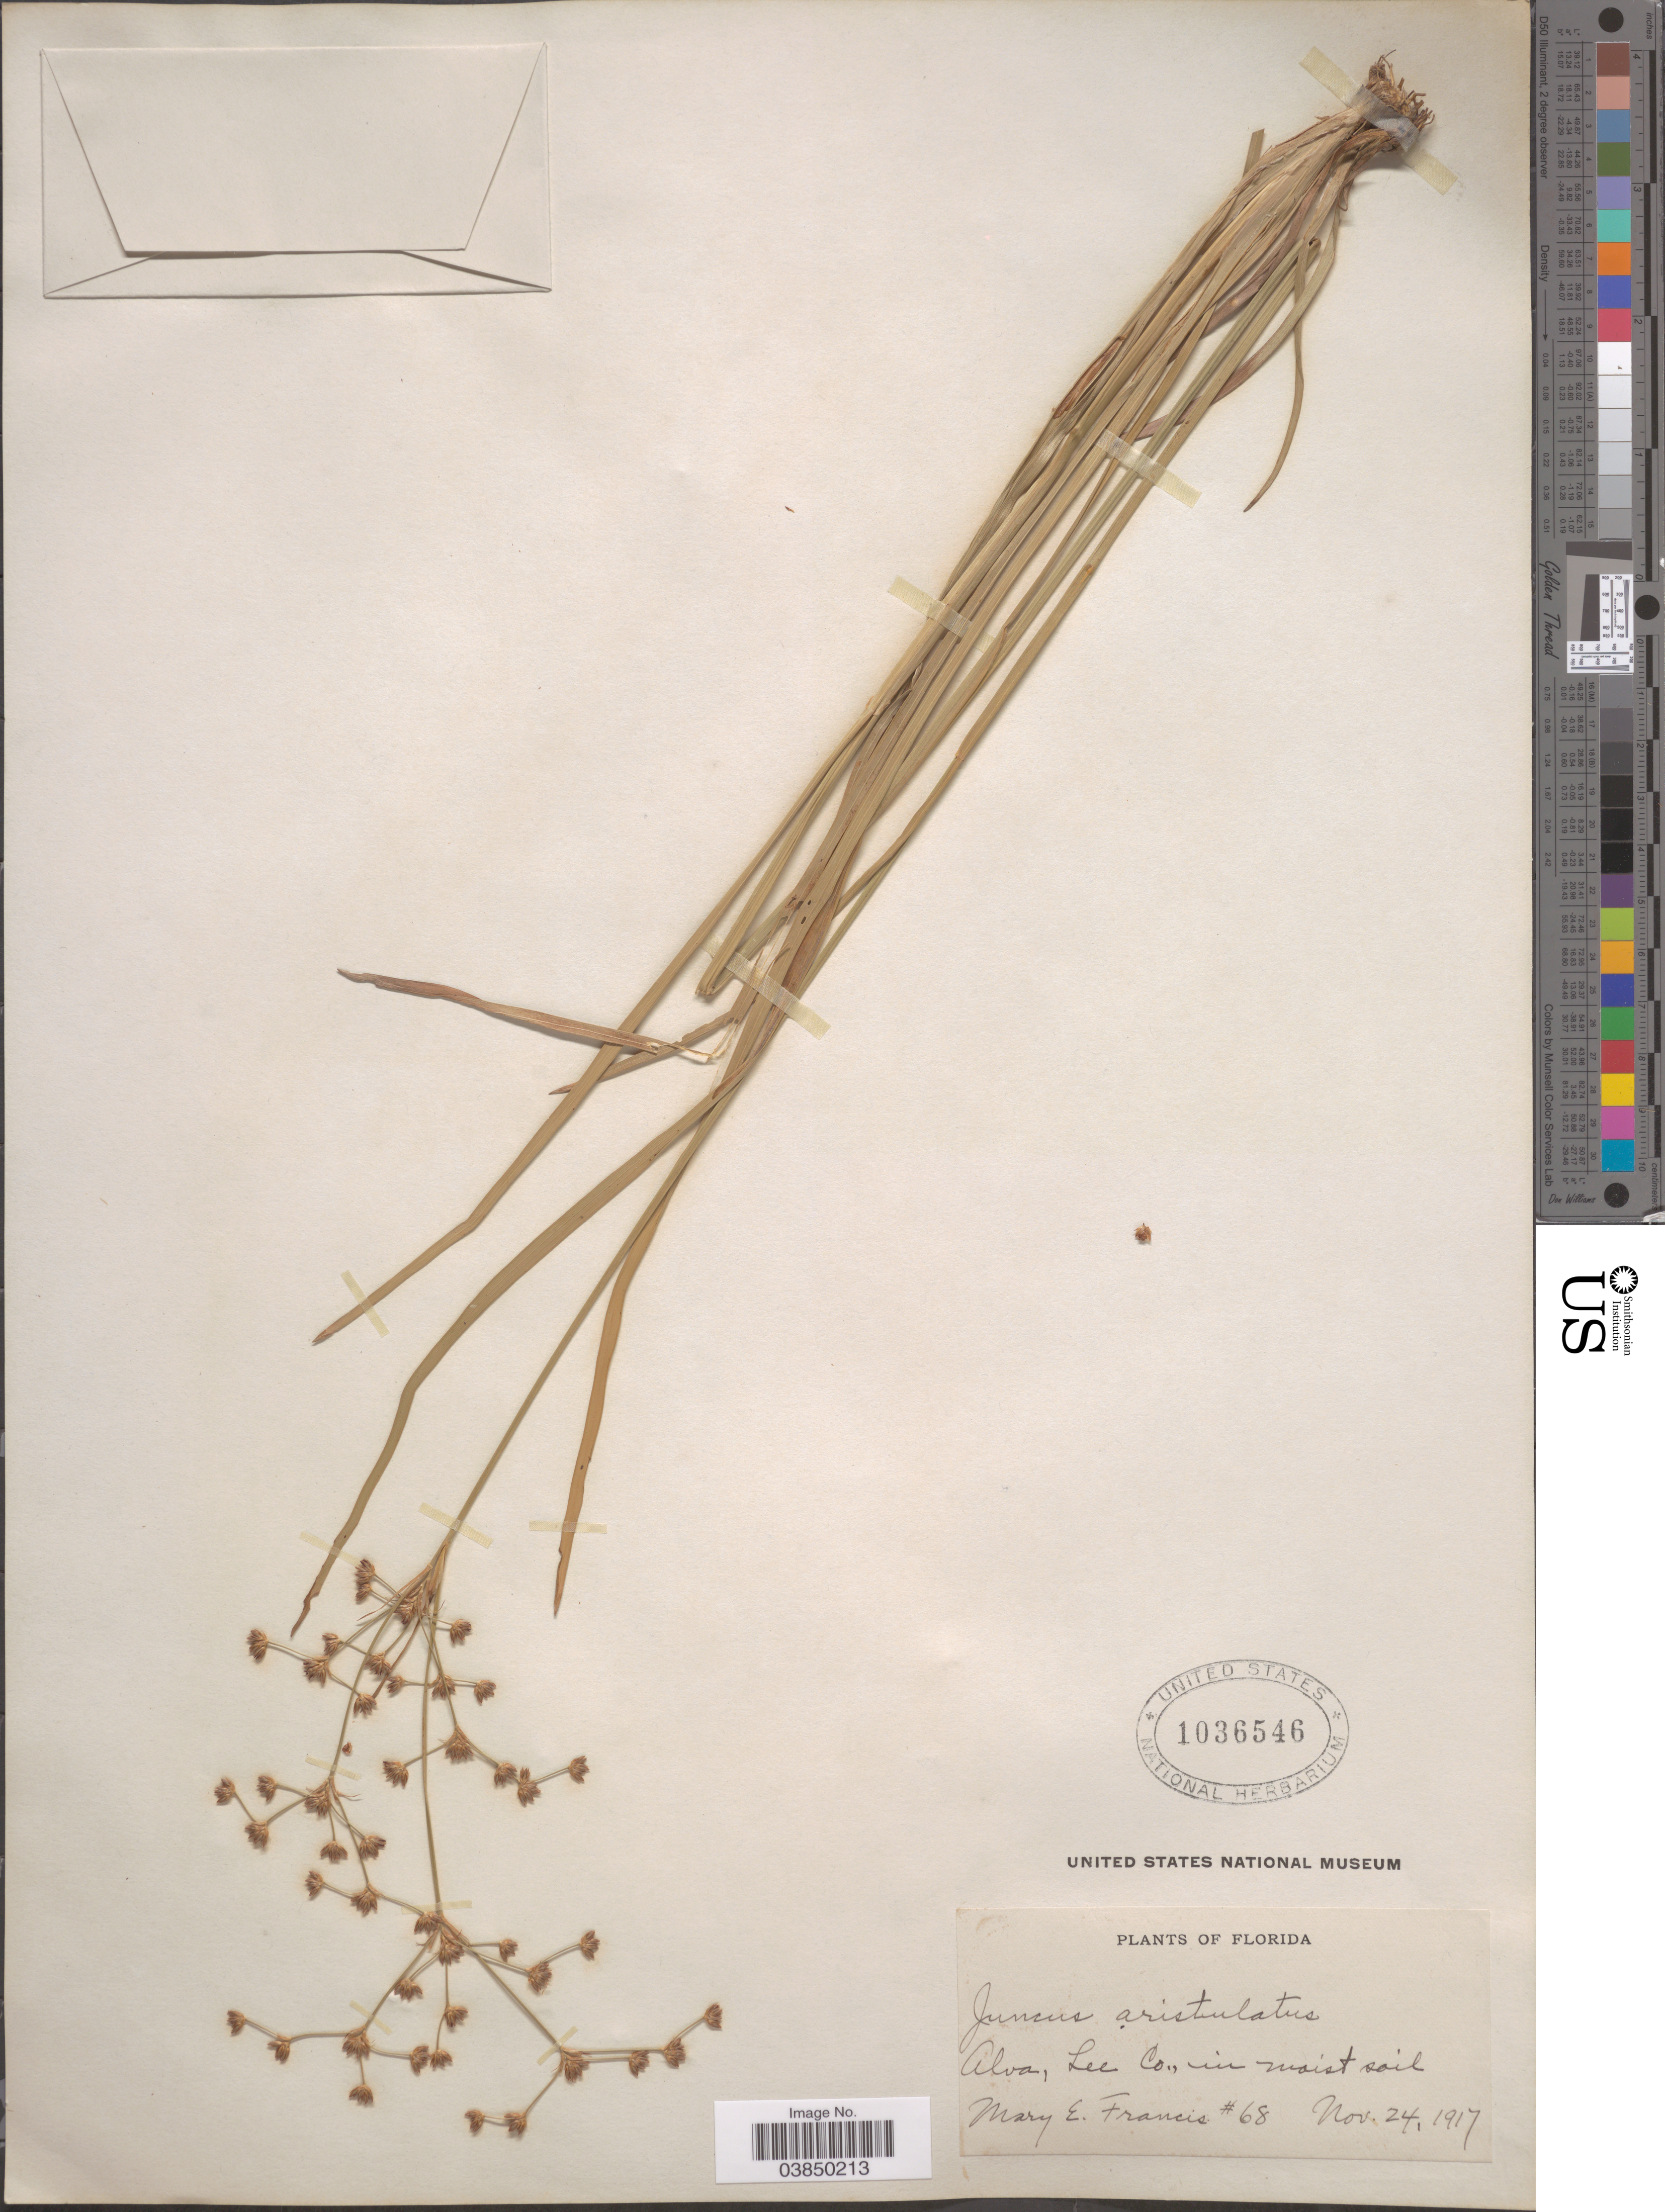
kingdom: Plantae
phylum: Tracheophyta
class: Liliopsida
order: Poales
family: Juncaceae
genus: Juncus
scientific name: Juncus biflorus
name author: Ell.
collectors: M. E. Francis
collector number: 68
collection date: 1917-11-24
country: United States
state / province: Florida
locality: Alva, Lee Co.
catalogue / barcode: US 1036546